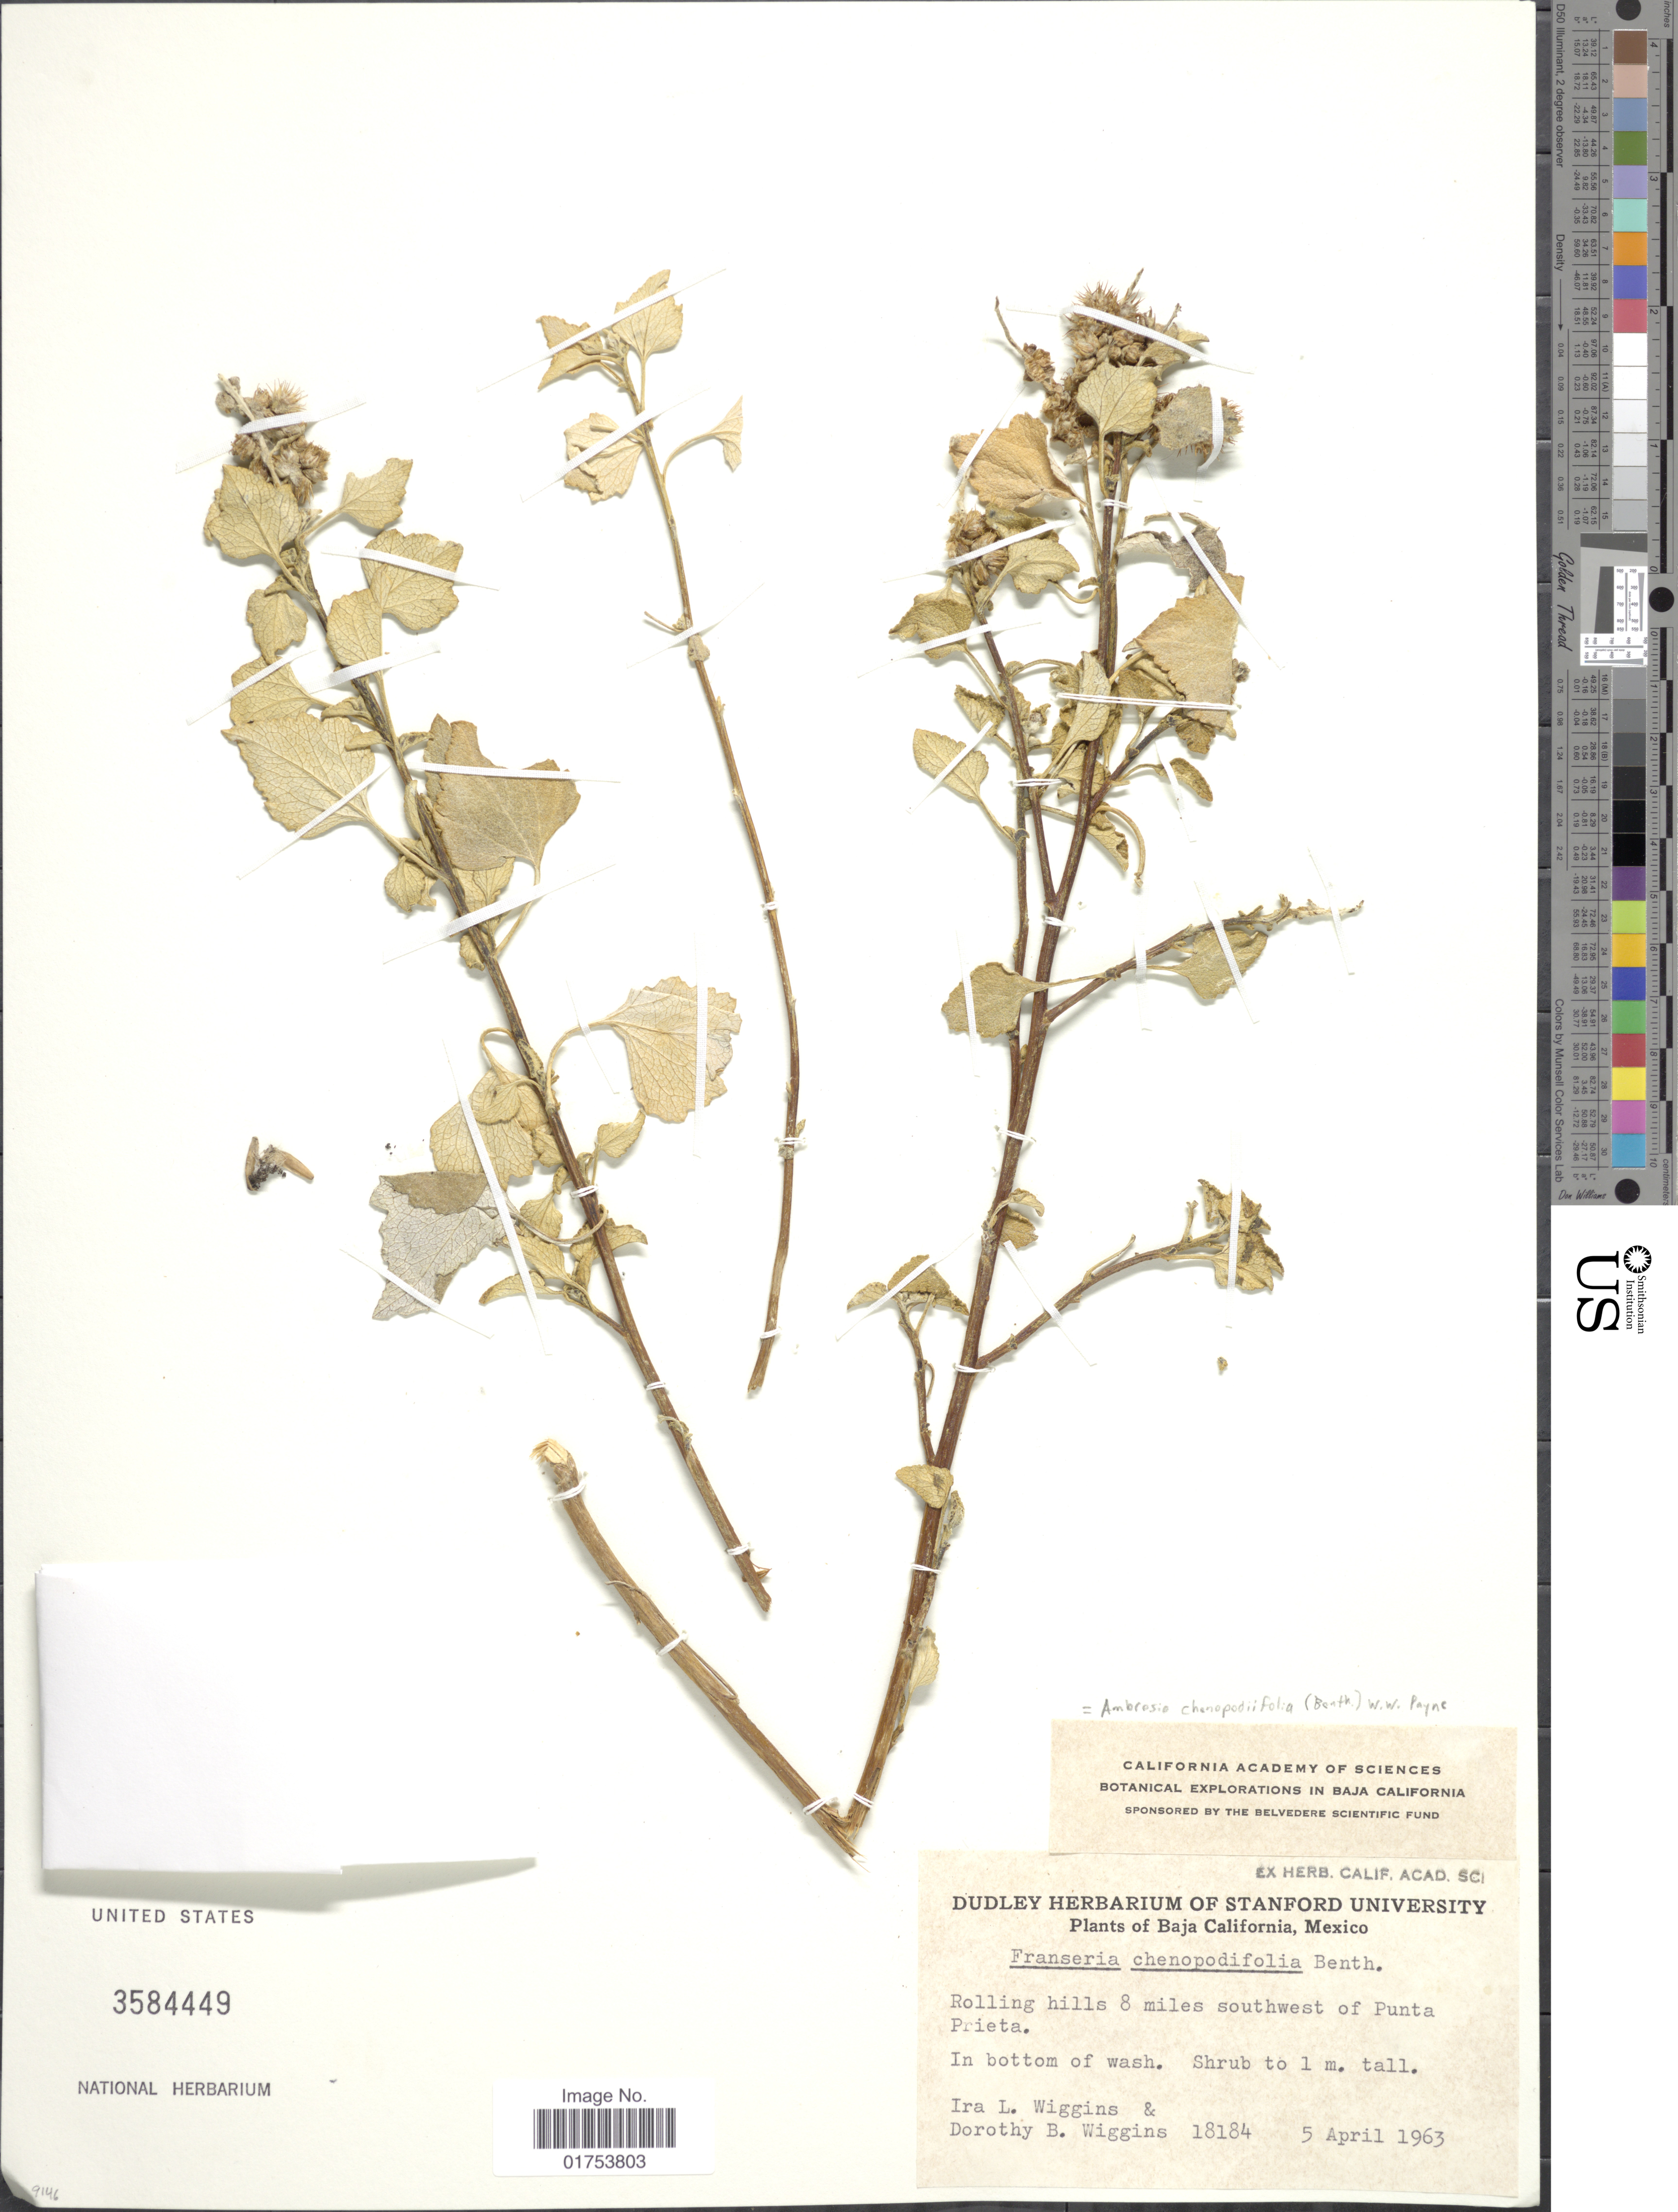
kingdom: Plantae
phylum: Tracheophyta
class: Magnoliopsida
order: Asterales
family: Asteraceae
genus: Ambrosia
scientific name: Ambrosia chenopodiifolia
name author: (Benth.) W.W.Payne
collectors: I. L. Wiggins & D. B. Wiggins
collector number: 18184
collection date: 1963-04-05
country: Mexico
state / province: Baja California Norte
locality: Rolling hills 8 miles southwest of Punta Prieta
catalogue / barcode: US 3584449